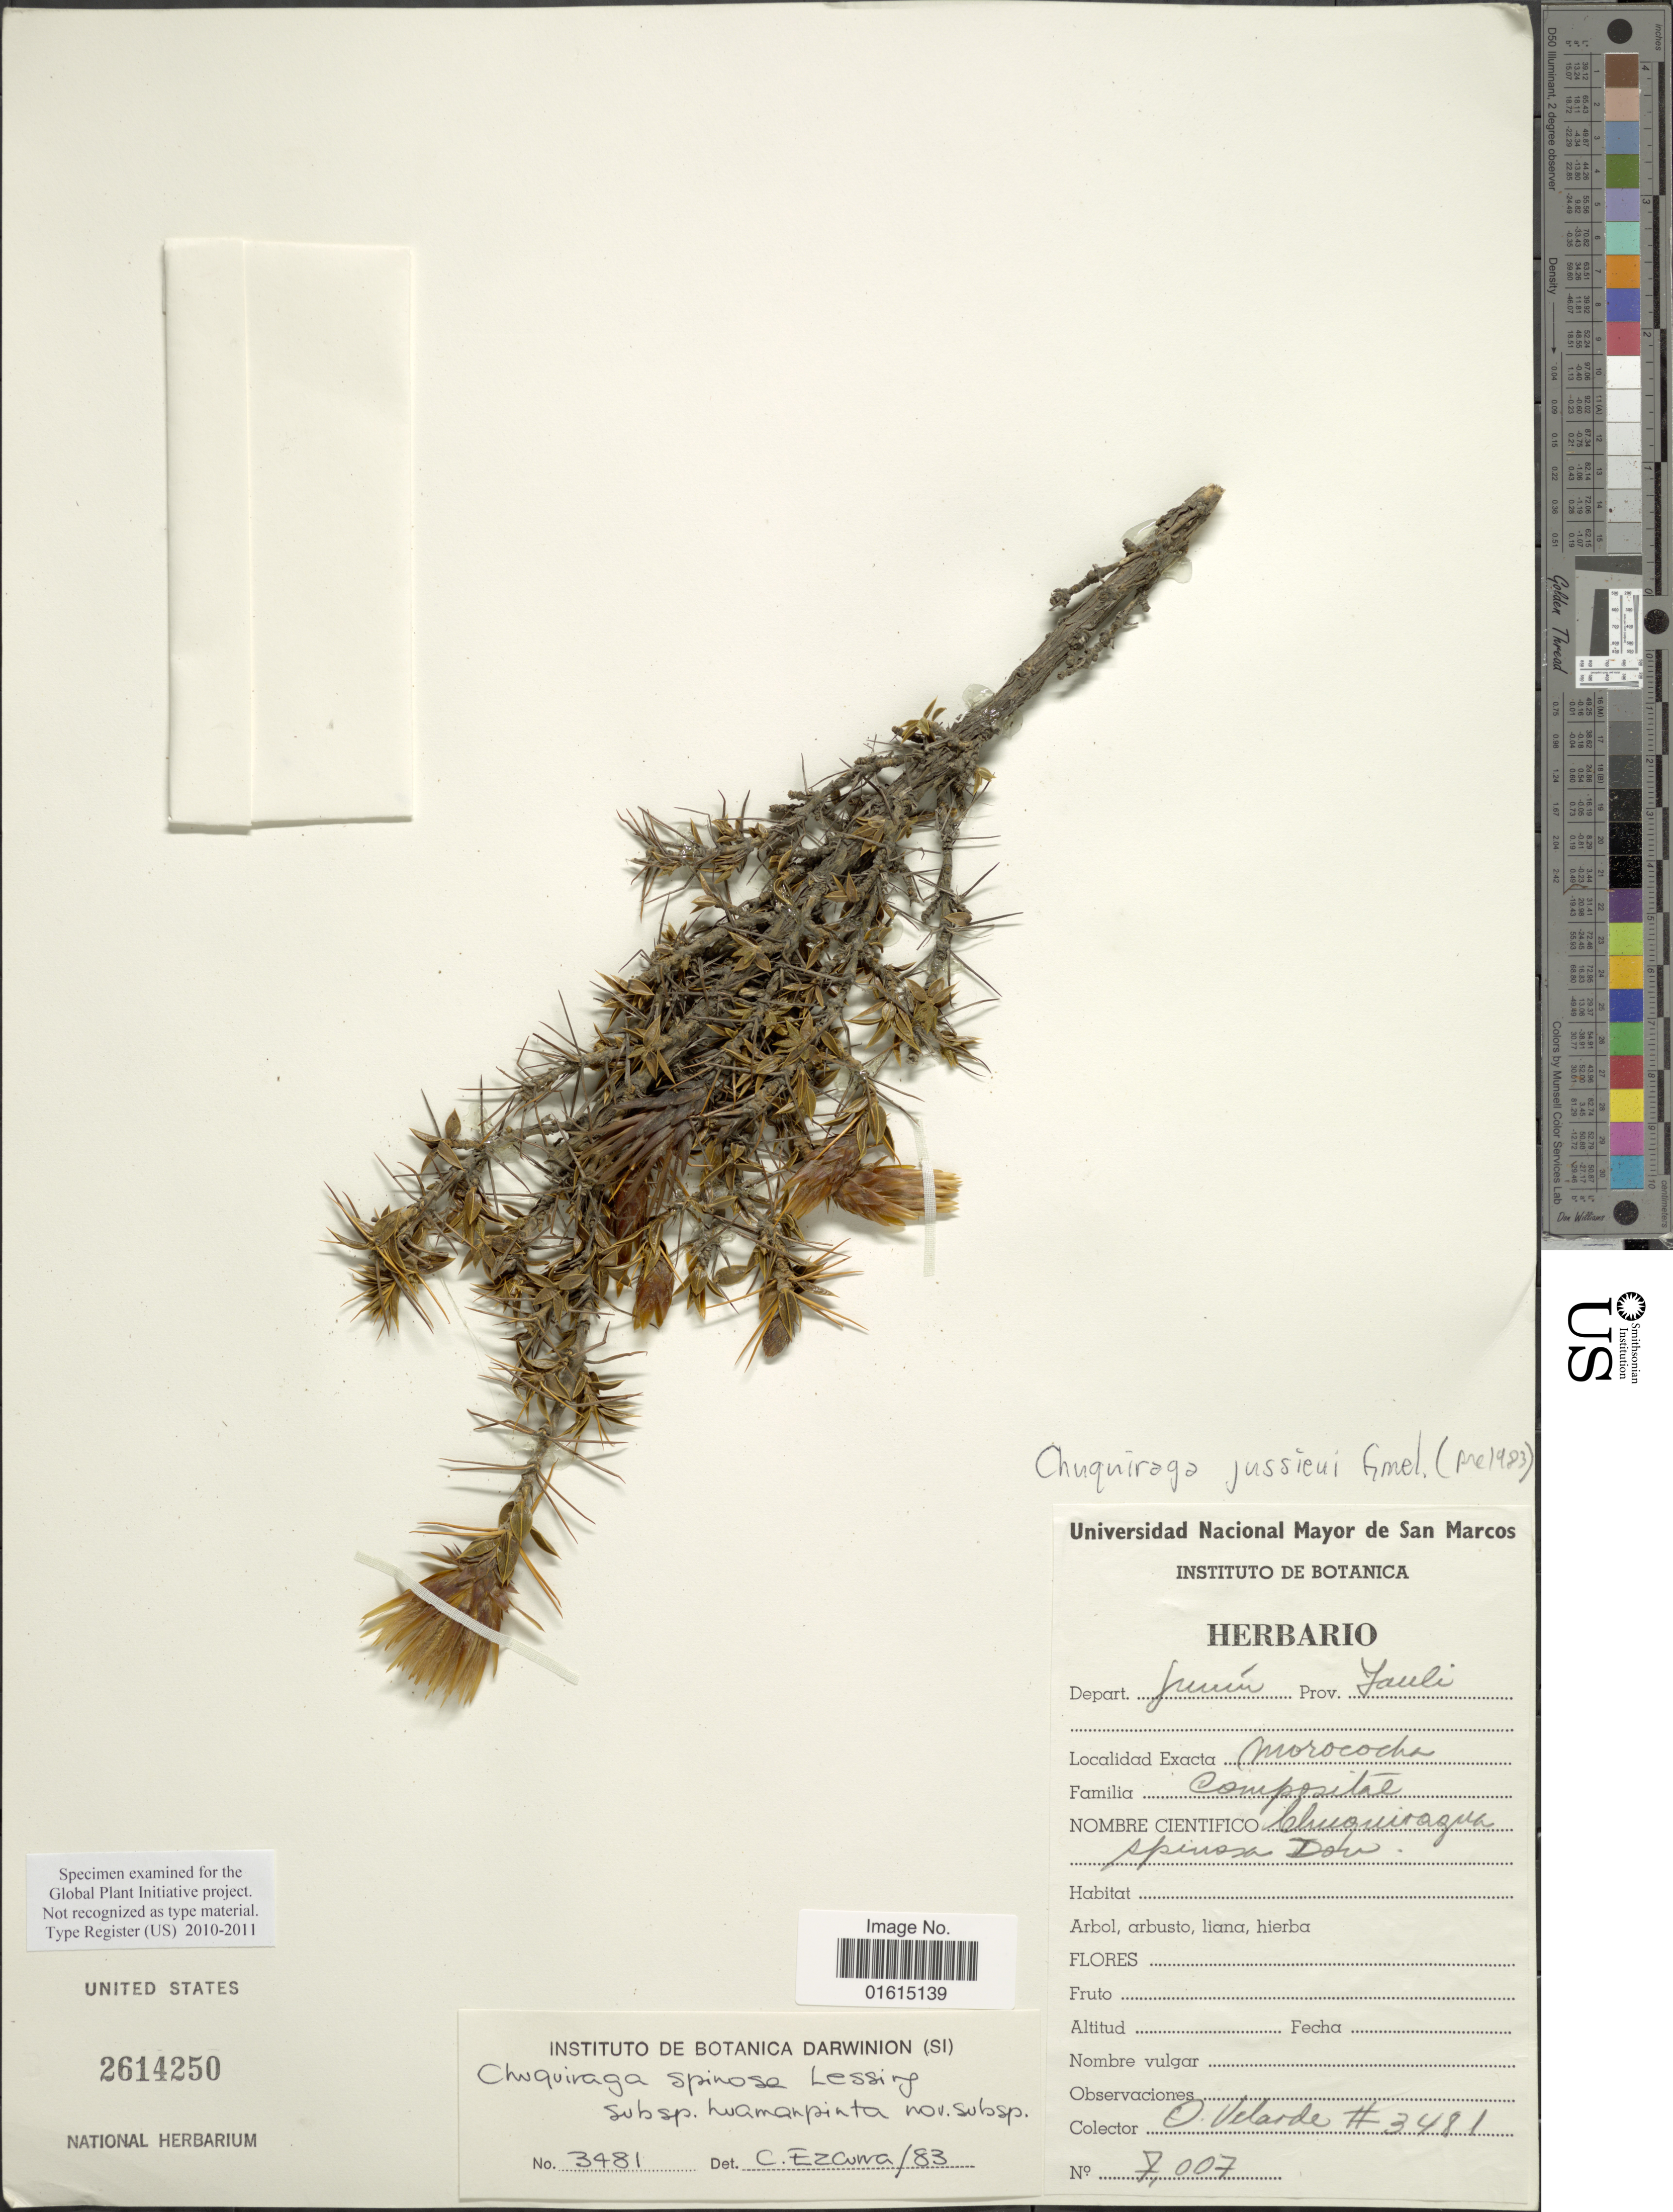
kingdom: Plantae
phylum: Tracheophyta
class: Magnoliopsida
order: Asterales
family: Asteraceae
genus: Chuquiraga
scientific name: Chuquiraga spinosa subsp. huamanpinta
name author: C. Ezcurra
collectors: O. Velarde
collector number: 3481/7007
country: Kosovo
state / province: Junik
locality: Depart. Junin, Prov. Jauli, Morococha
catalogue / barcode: US 2614250